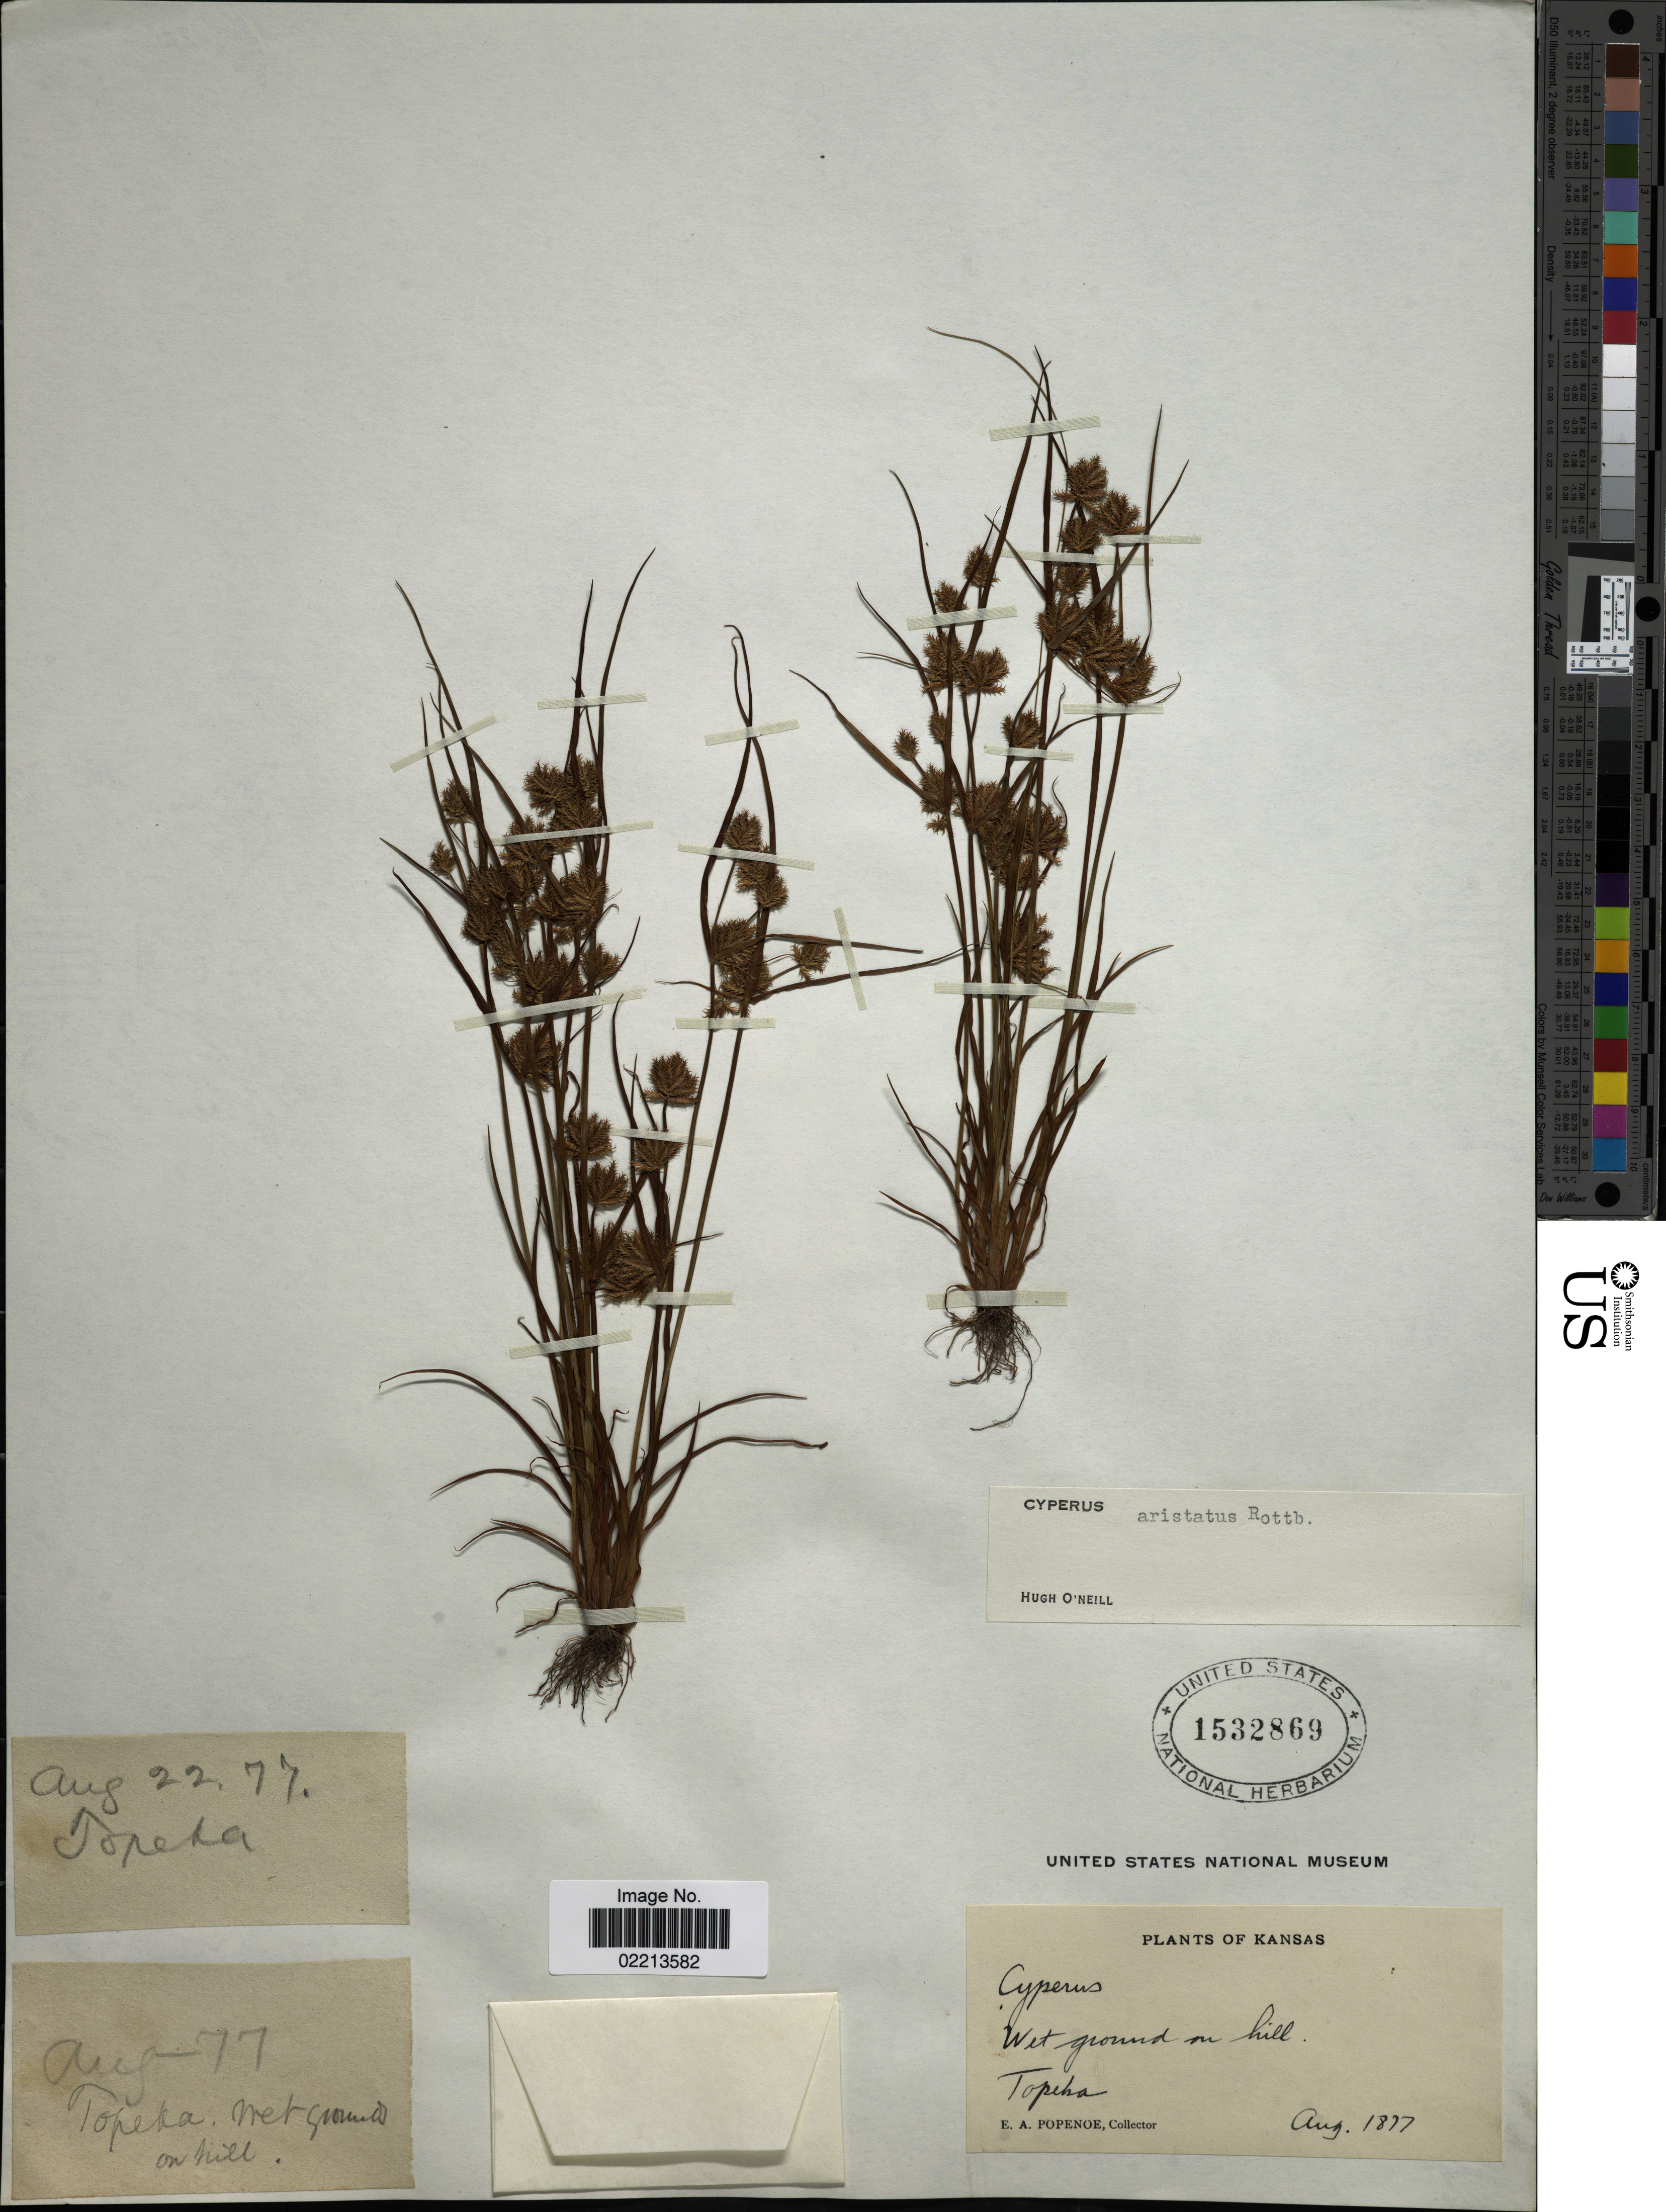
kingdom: Plantae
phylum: Tracheophyta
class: Liliopsida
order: Poales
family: Cyperaceae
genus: Cyperus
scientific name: Cyperus squarrosus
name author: L.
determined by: Strong, Mark T., (BOT), Smithsonian Institution - National Museum of Natural History (UNITED STATES)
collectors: E. A. Popenoe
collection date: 1877-08-22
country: United States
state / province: Kansas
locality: Topeka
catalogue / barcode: US 1532869